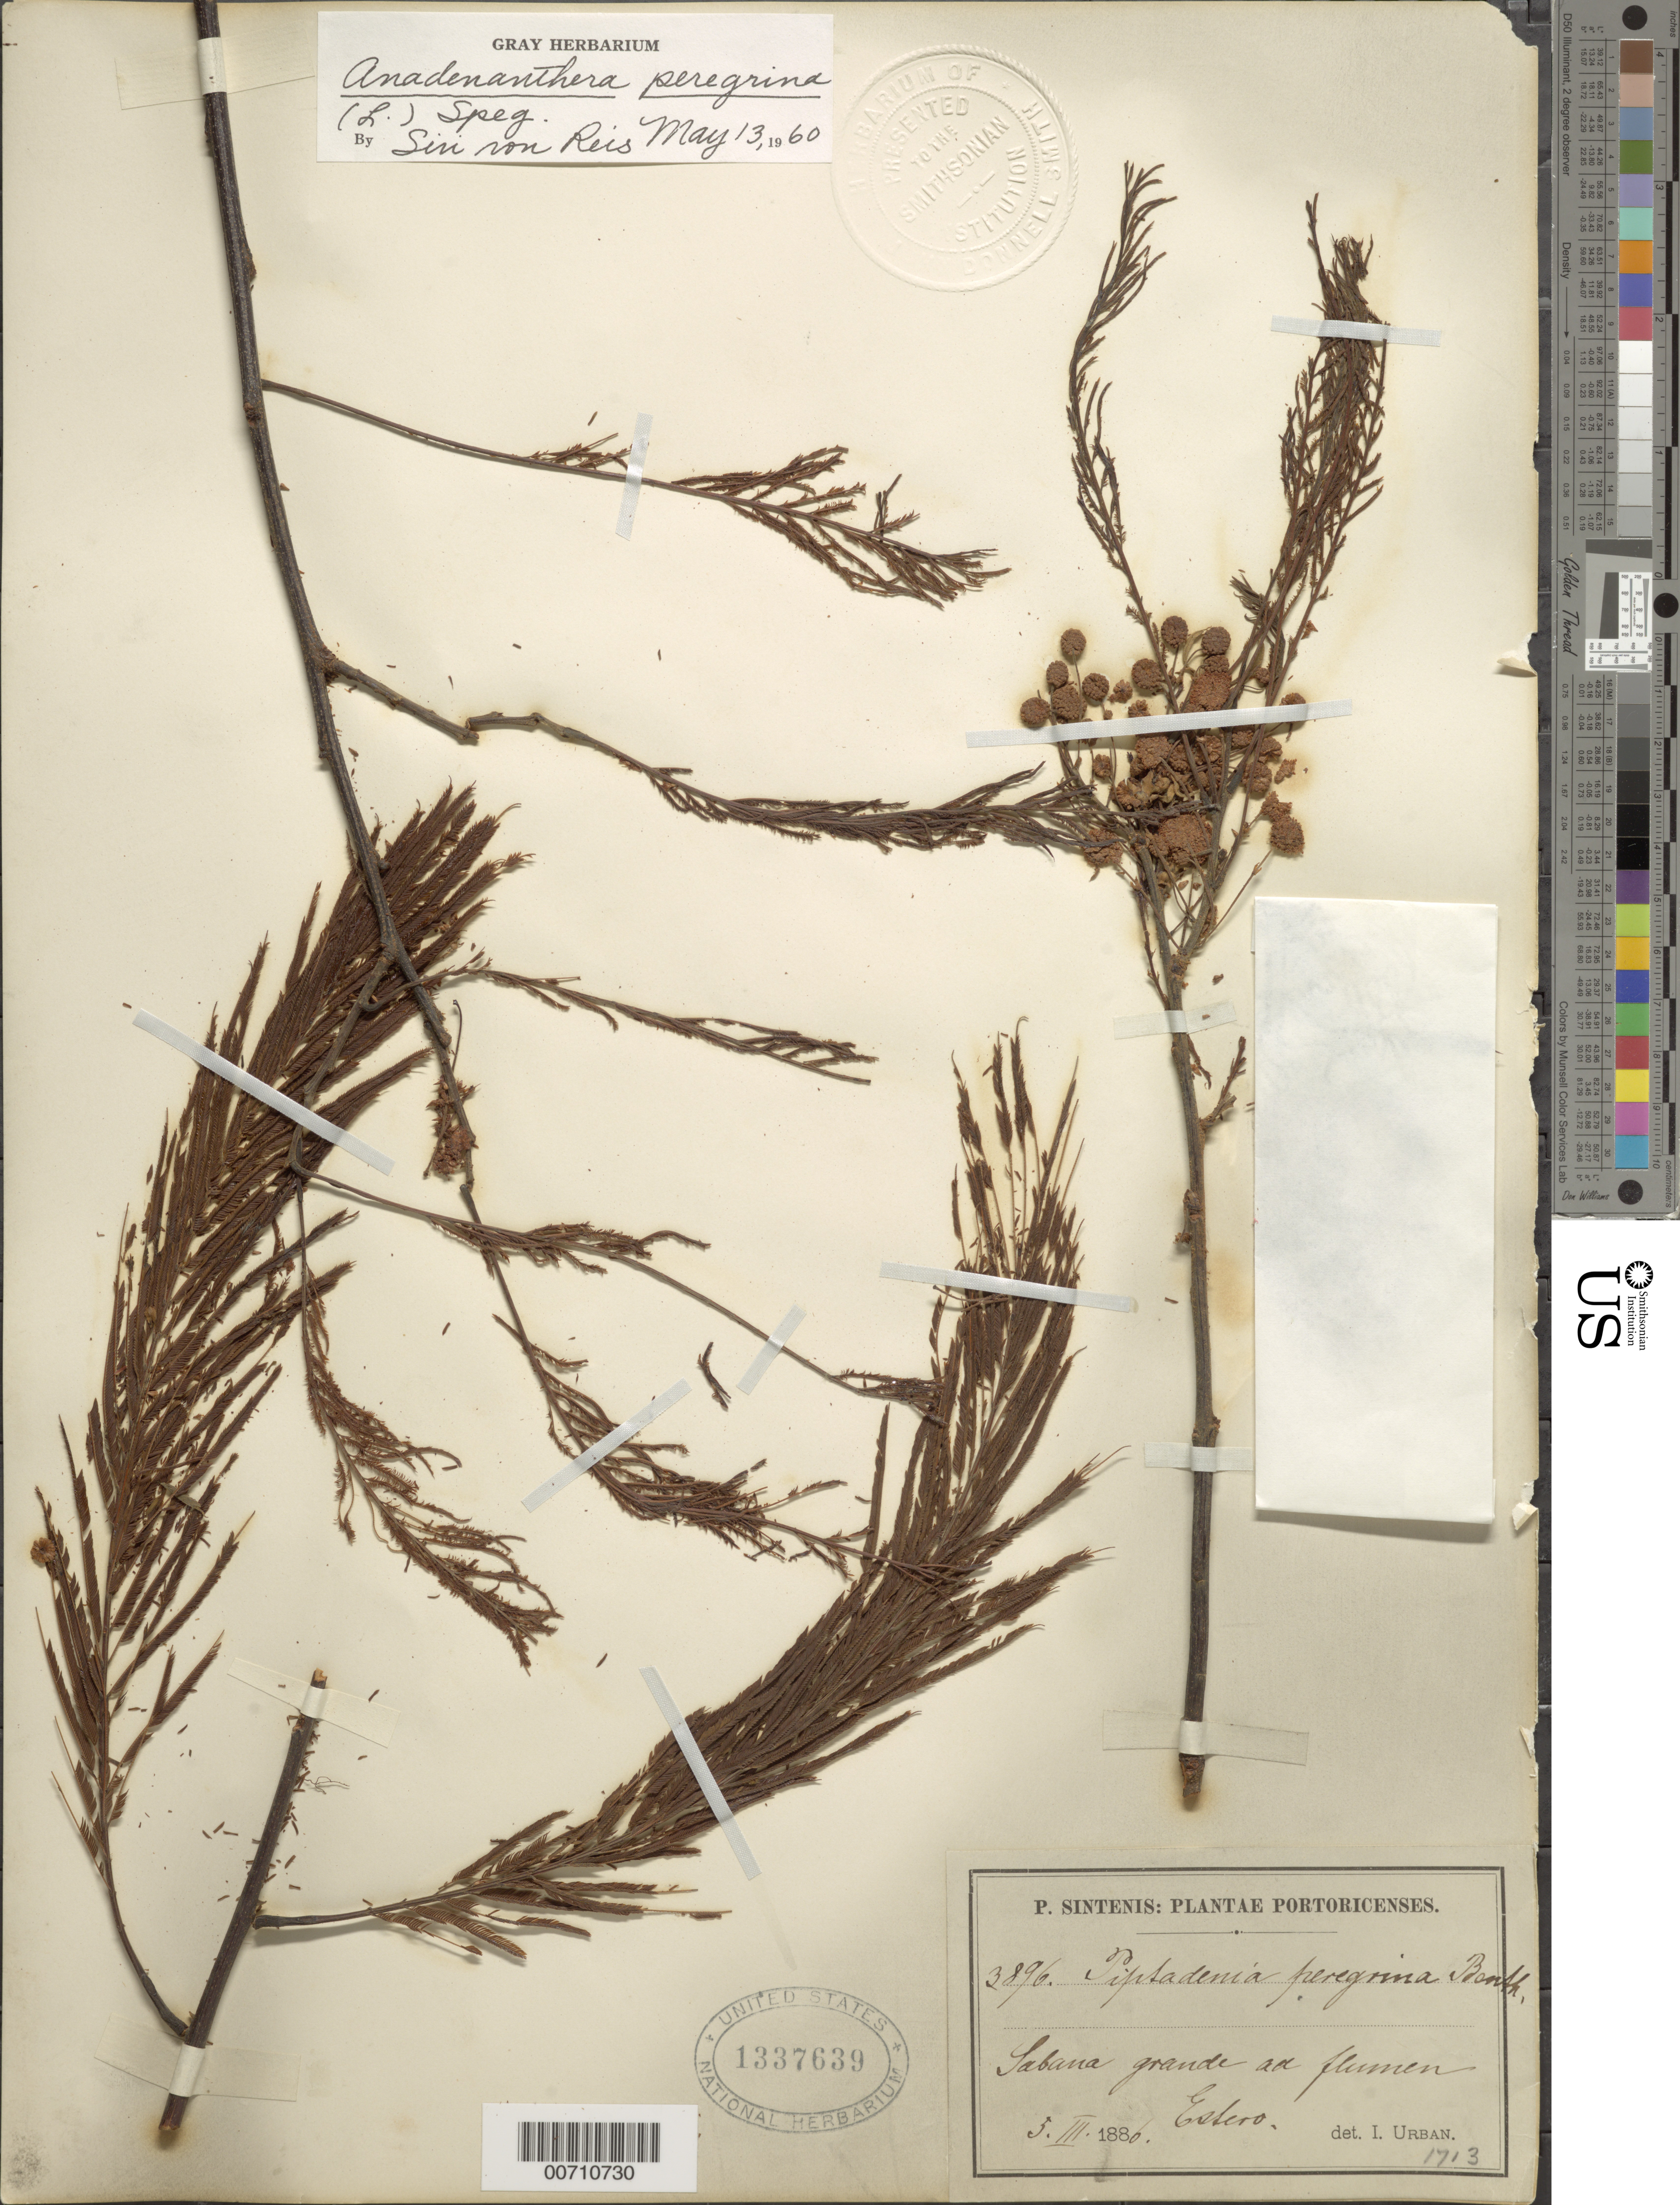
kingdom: Plantae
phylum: Tracheophyta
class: Magnoliopsida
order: Fabales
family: Fabaceae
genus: Anadenanthera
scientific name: Anadenanthera peregrina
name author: (L.) Speg.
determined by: Von Reis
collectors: P. Sintenis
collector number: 3896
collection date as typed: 05 Mar 1886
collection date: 1886-03-05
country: Puerto Rico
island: Greater Antilles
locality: Sabana grande ad flumen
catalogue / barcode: US 1337639